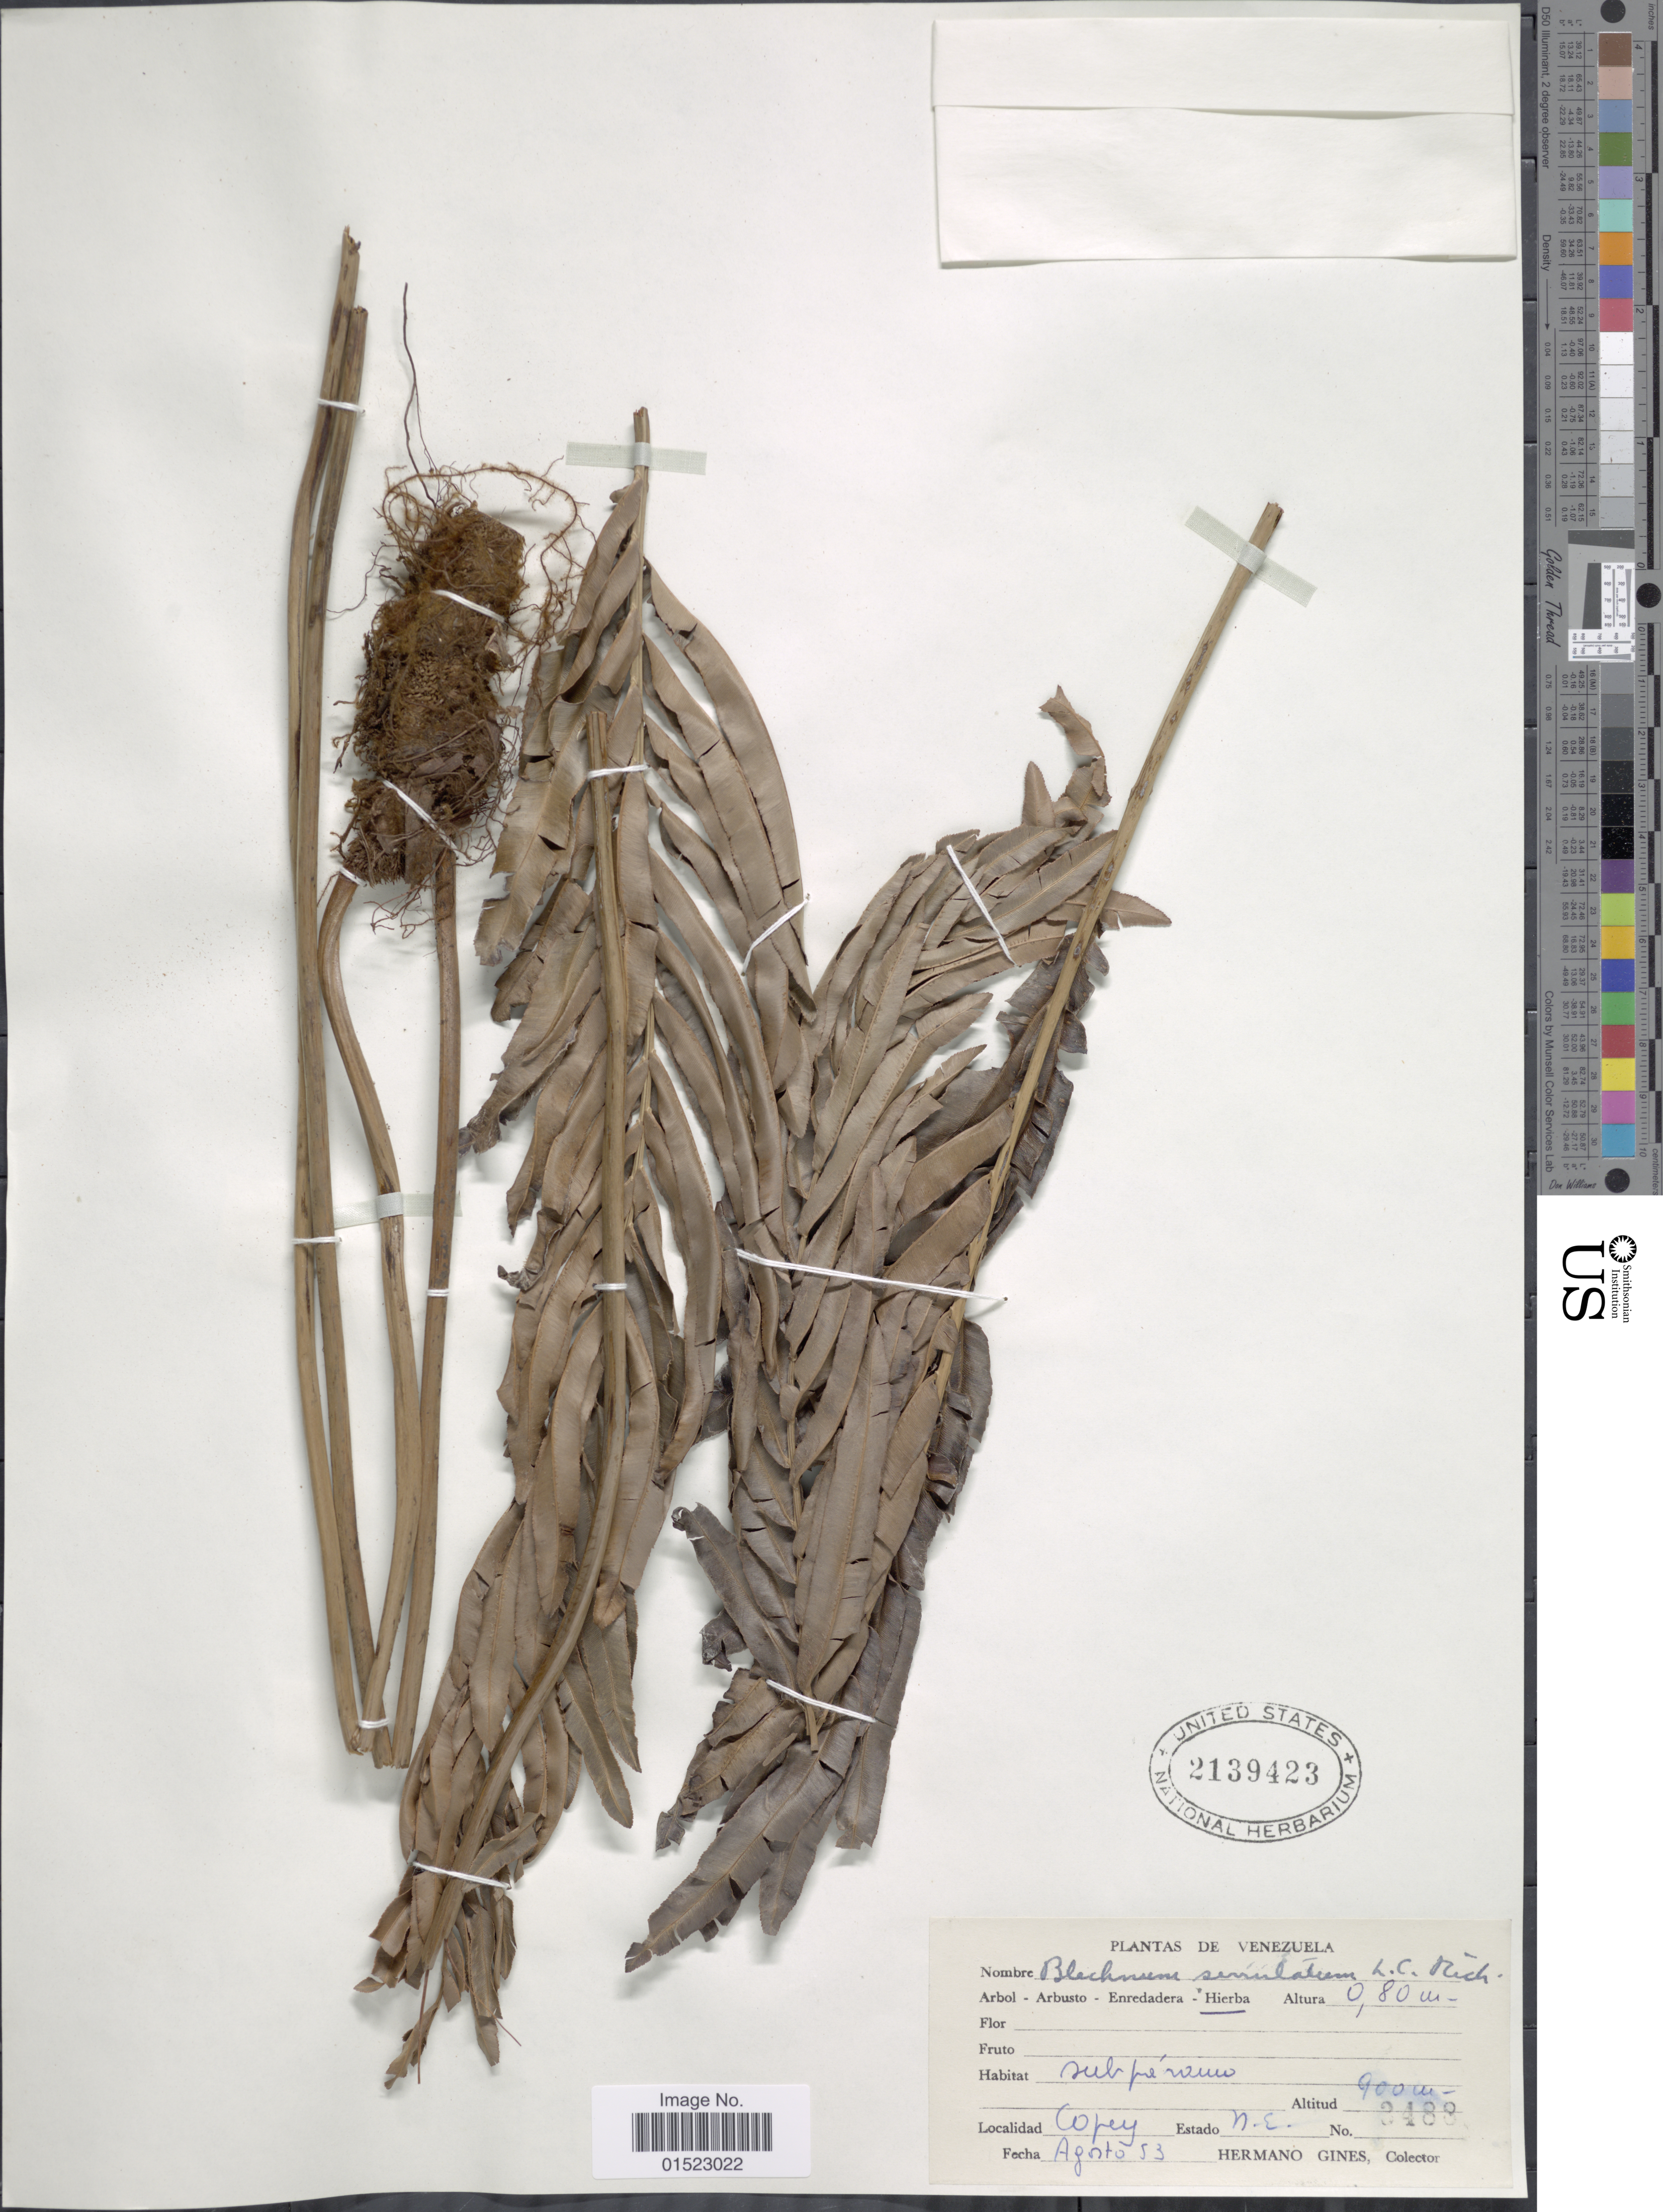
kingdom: Plantae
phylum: Tracheophyta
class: Polypodiopsida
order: Polypodiales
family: Blechnaceae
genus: Telmatoblechnum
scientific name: Telmatoblechnum serrulatum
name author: (Rich.) Perrie et al.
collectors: Bro. Gines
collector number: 3488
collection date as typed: Transcribed d/m/y: /8/53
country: Venezuela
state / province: Nueva Esparta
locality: Copey, Estado N.E. [State of Nueva Esparta]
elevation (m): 900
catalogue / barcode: US 2139423